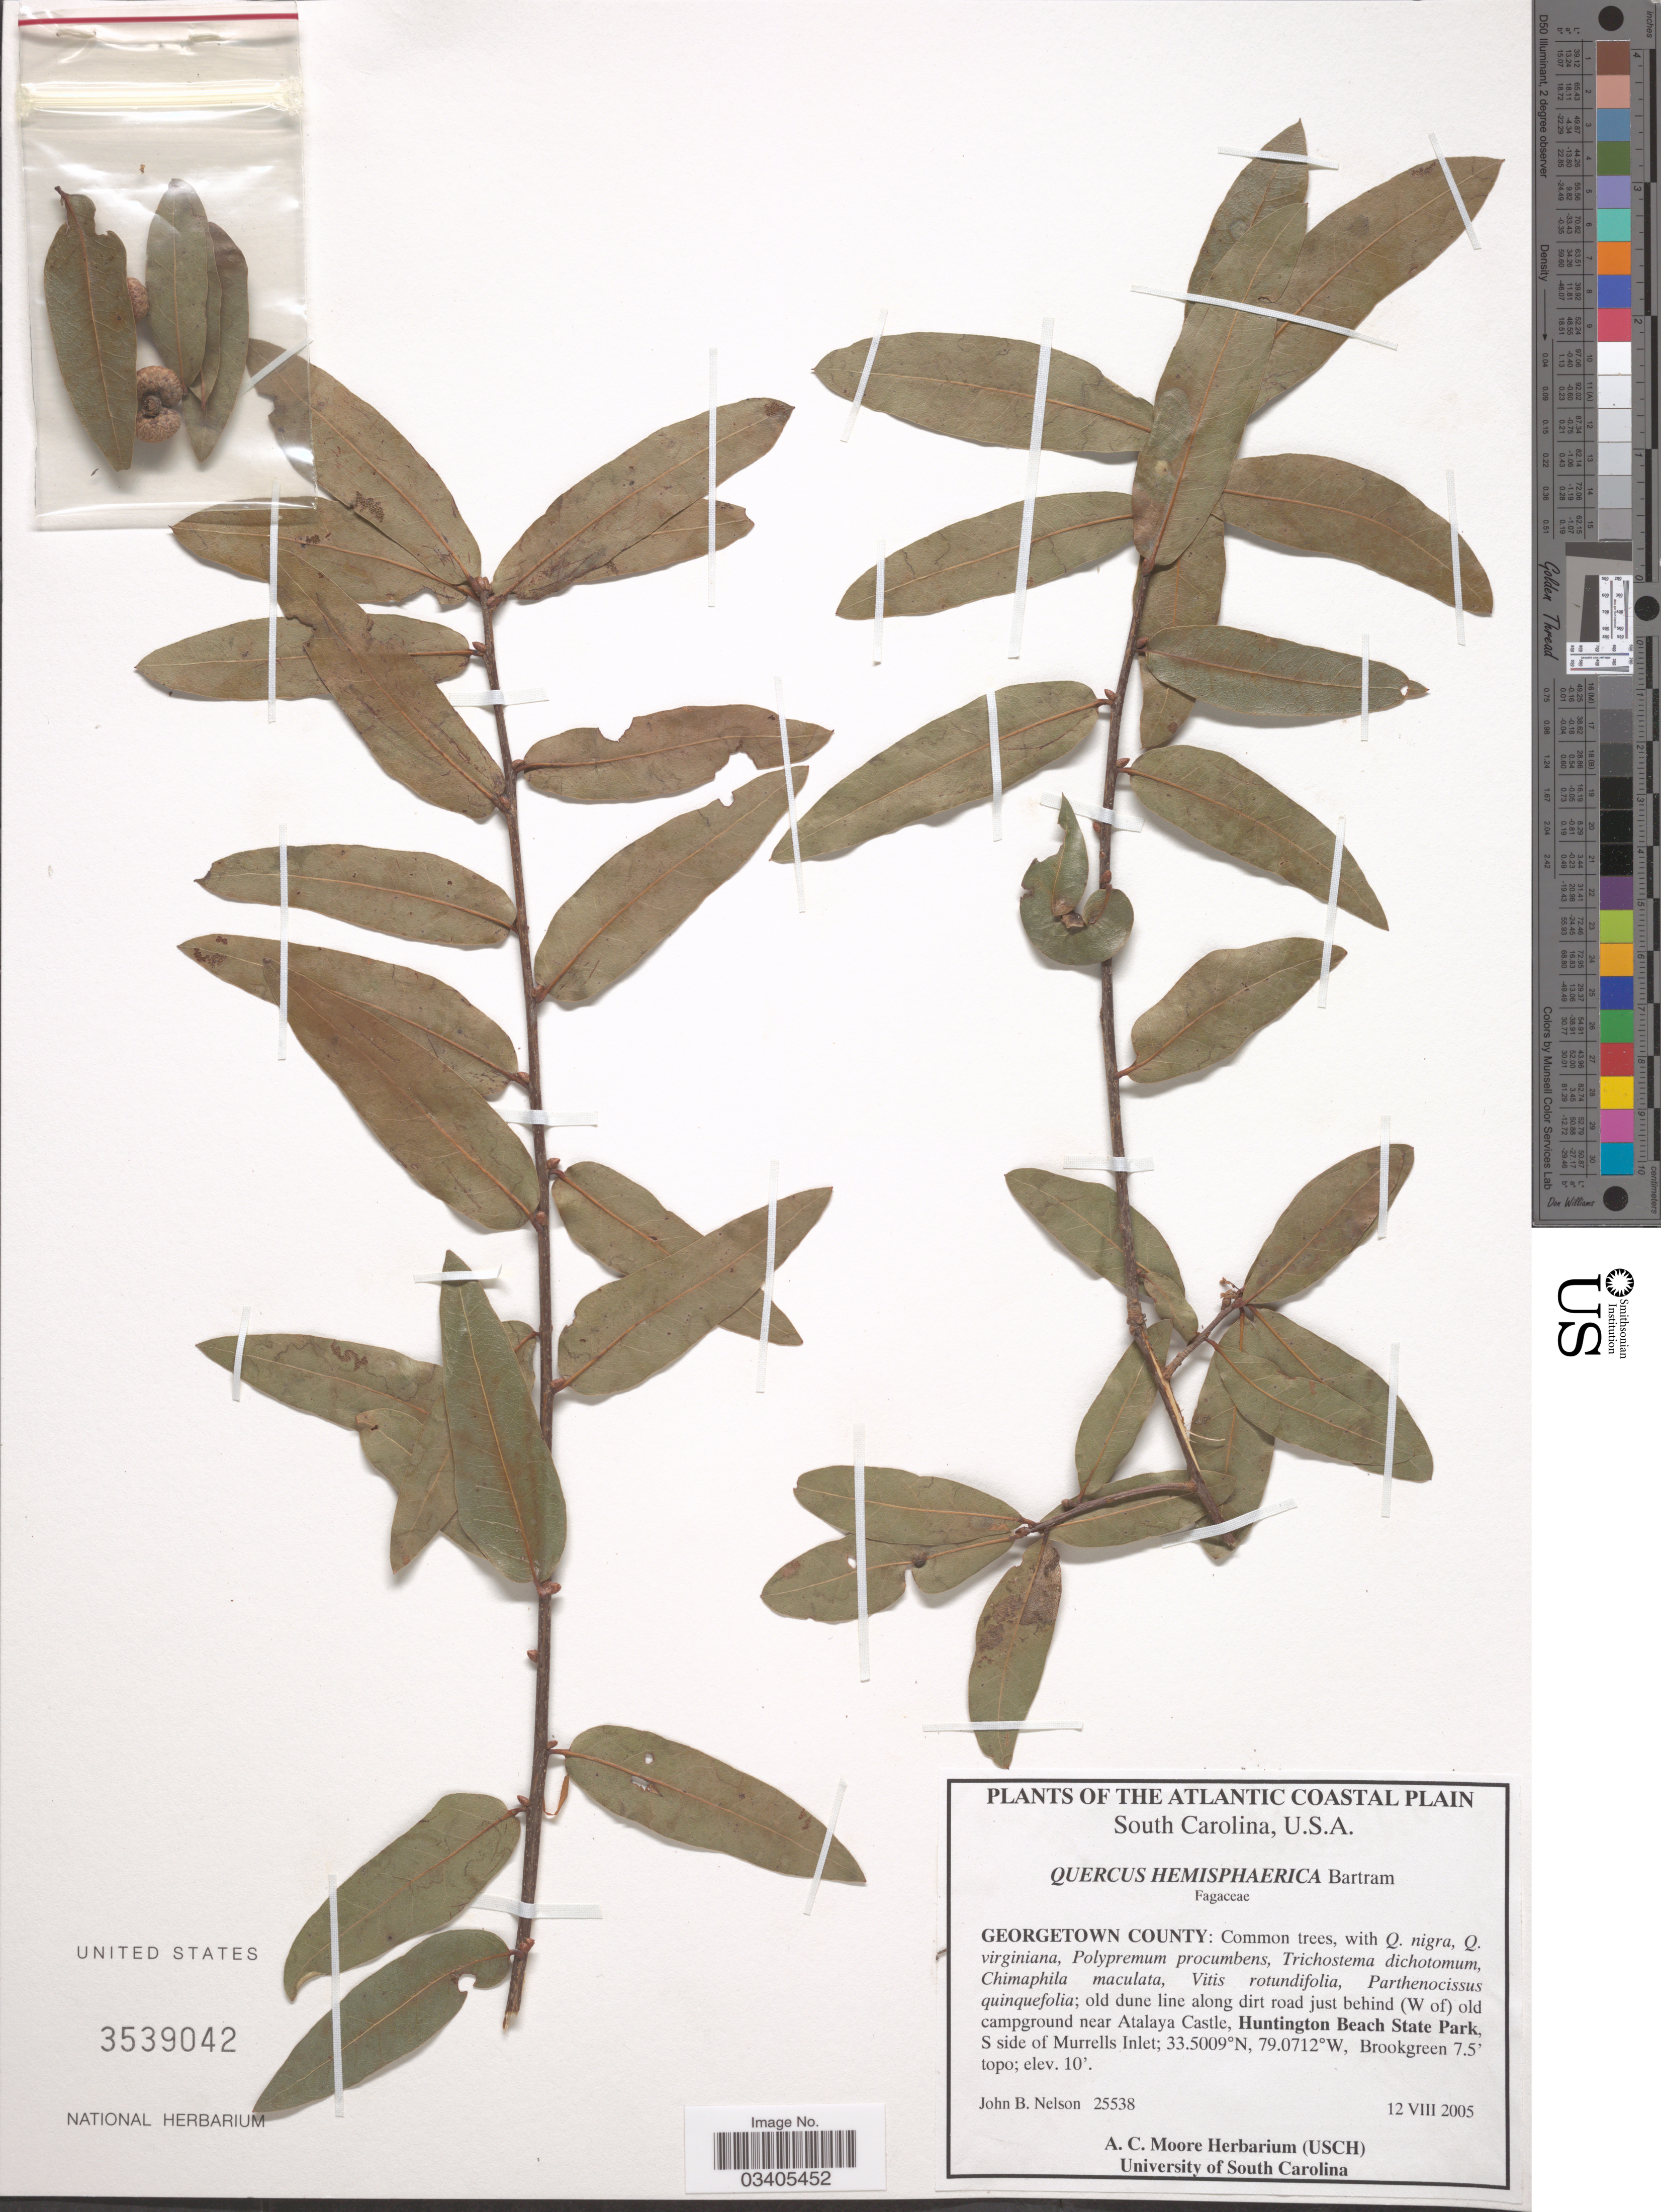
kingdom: Plantae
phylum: Tracheophyta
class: Magnoliopsida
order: Fagales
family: Fagaceae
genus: Quercus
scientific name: Quercus hemisphaerica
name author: W. Bartram ex Willd.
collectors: J. B. Nelson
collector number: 25538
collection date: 2008-08-12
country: United States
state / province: South Carolina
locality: Atlantic Coastal Plain. Georgetown County: old dune line along dirt road just behind (W of) old campground near Atalaya Castle, Huntington Beach State Park, S side of Murrells Inlet.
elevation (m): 3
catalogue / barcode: US 3539042